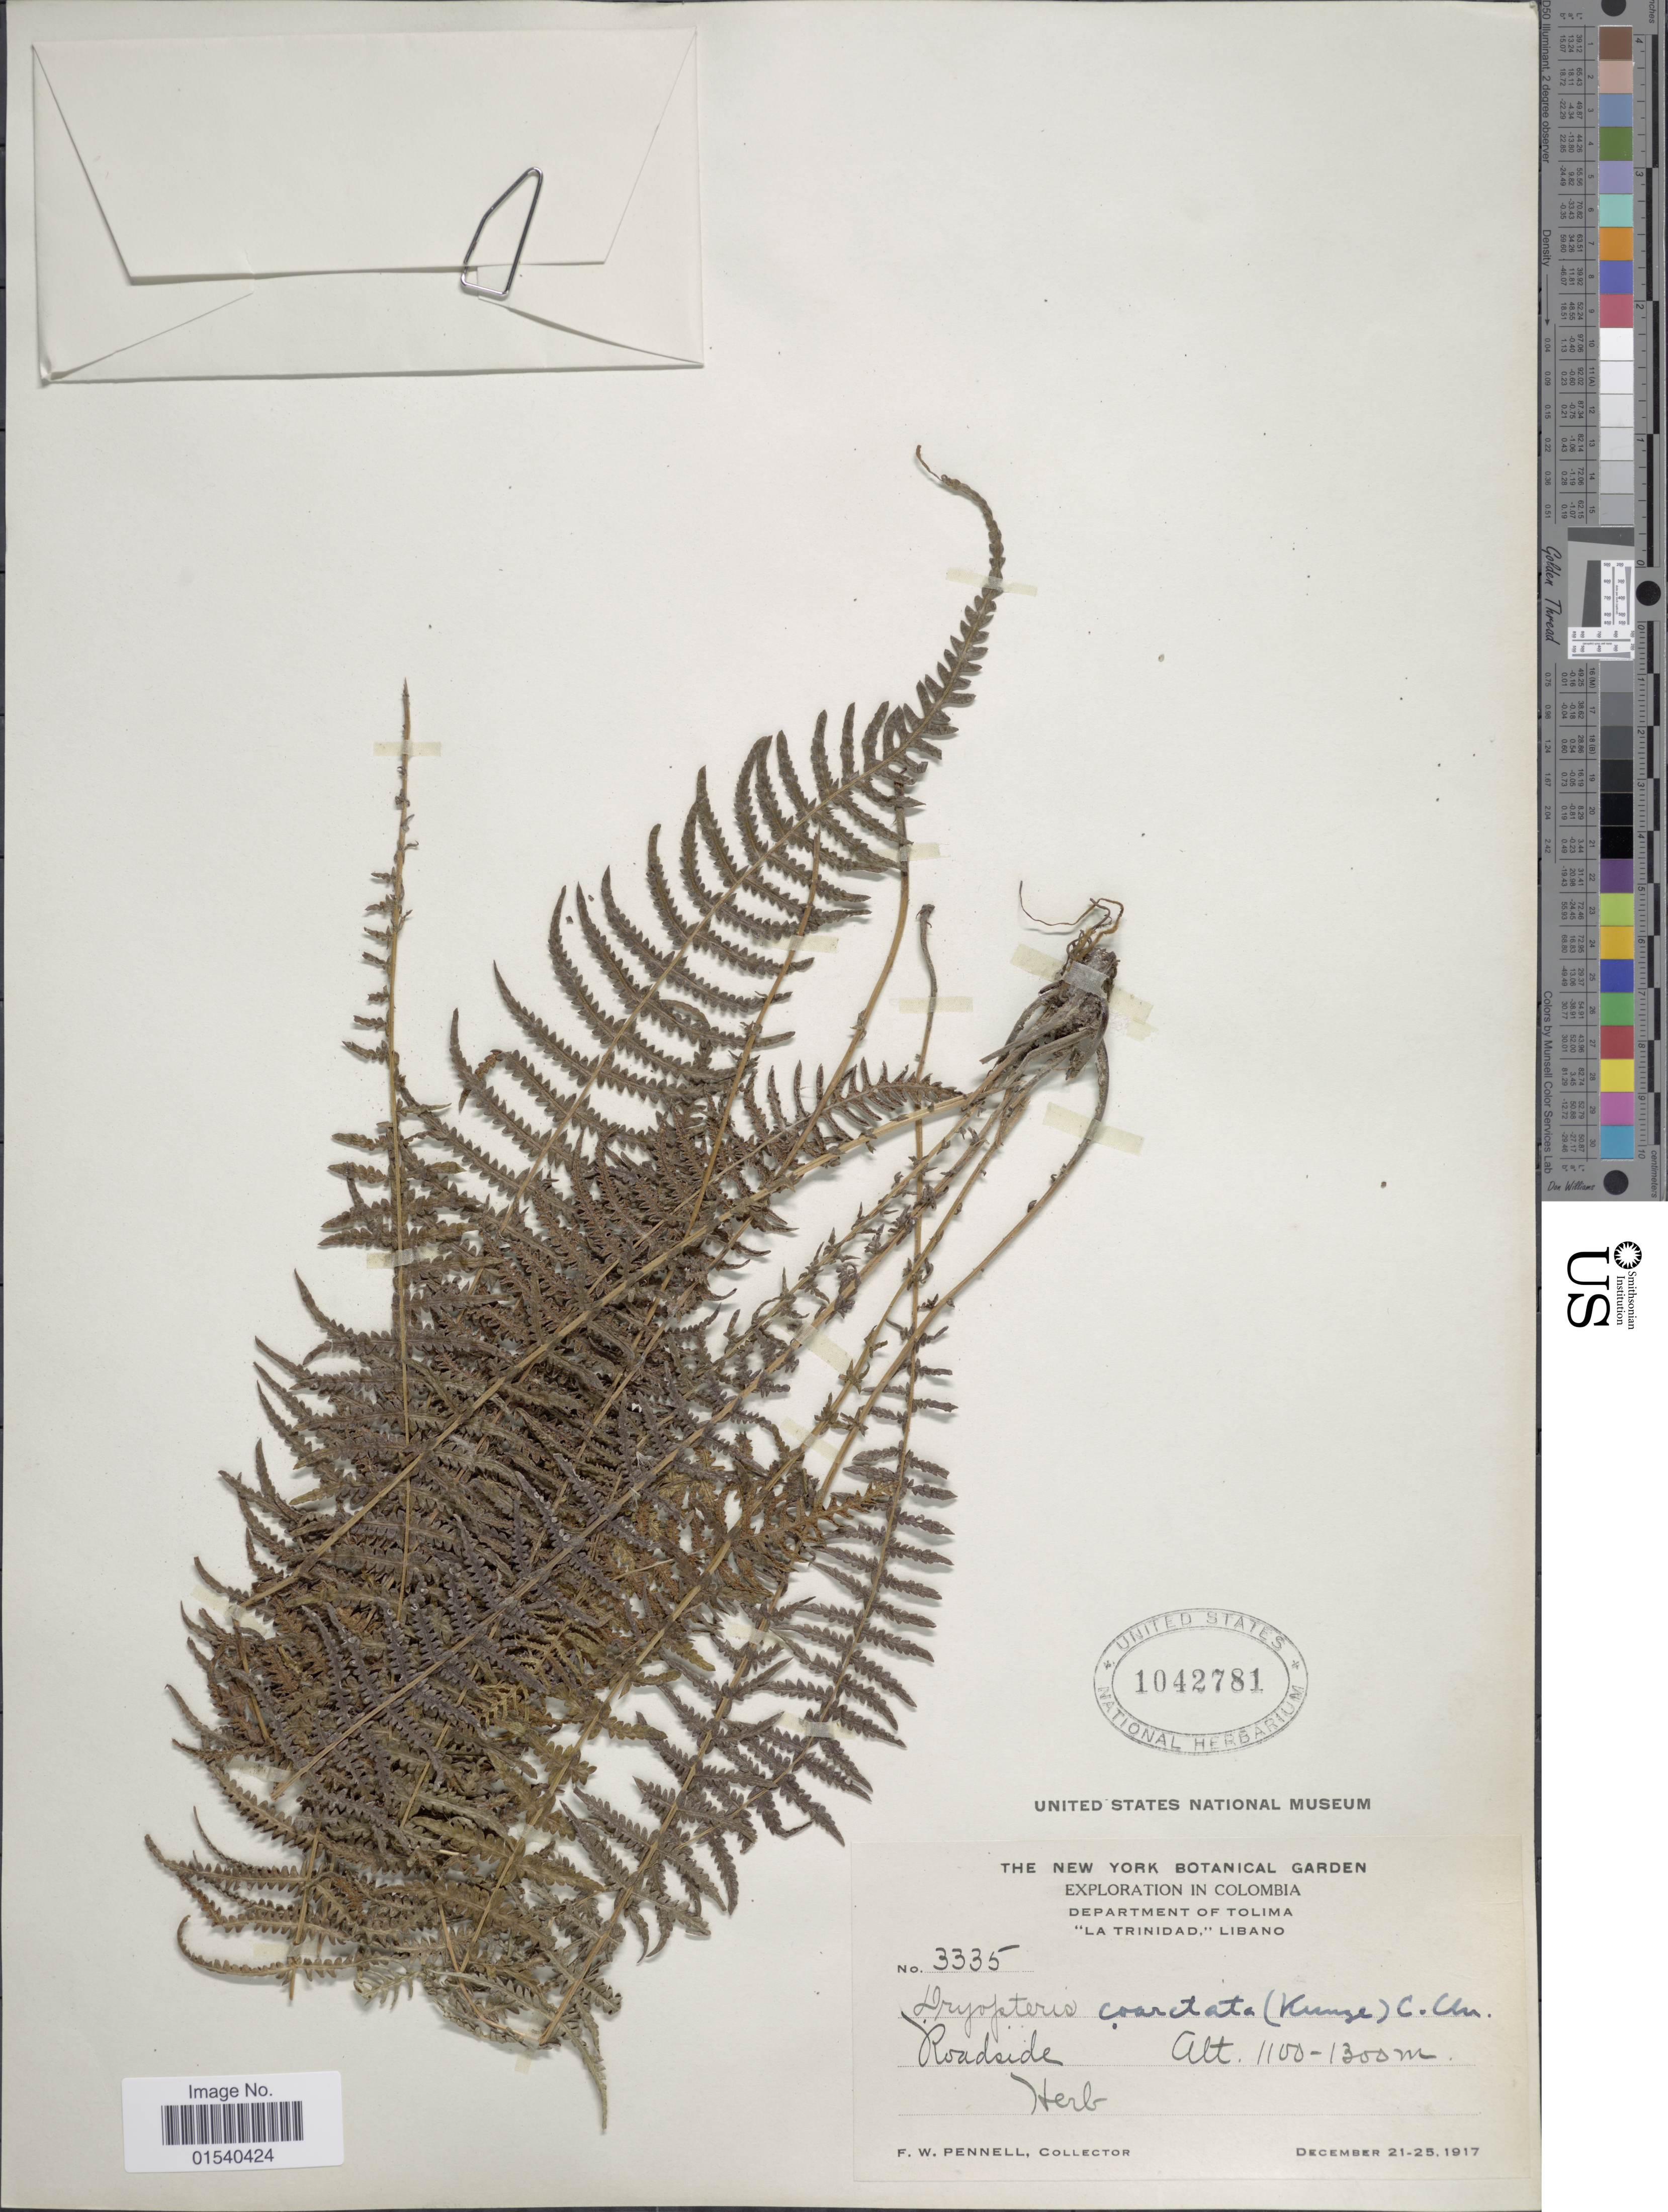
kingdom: Plantae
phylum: Tracheophyta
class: Polypodiopsida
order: Polypodiales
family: Thelypteridaceae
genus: Amauropelta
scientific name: Amauropelta opposita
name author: (Vahl) Pic. Serm.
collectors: F. W. Pennell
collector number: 3335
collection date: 1917-12-21/1917-12-25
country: Colombia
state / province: Tolima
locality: Departamento of Tolima 'La Trinidad,' Libano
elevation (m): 1100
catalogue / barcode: US 1042781